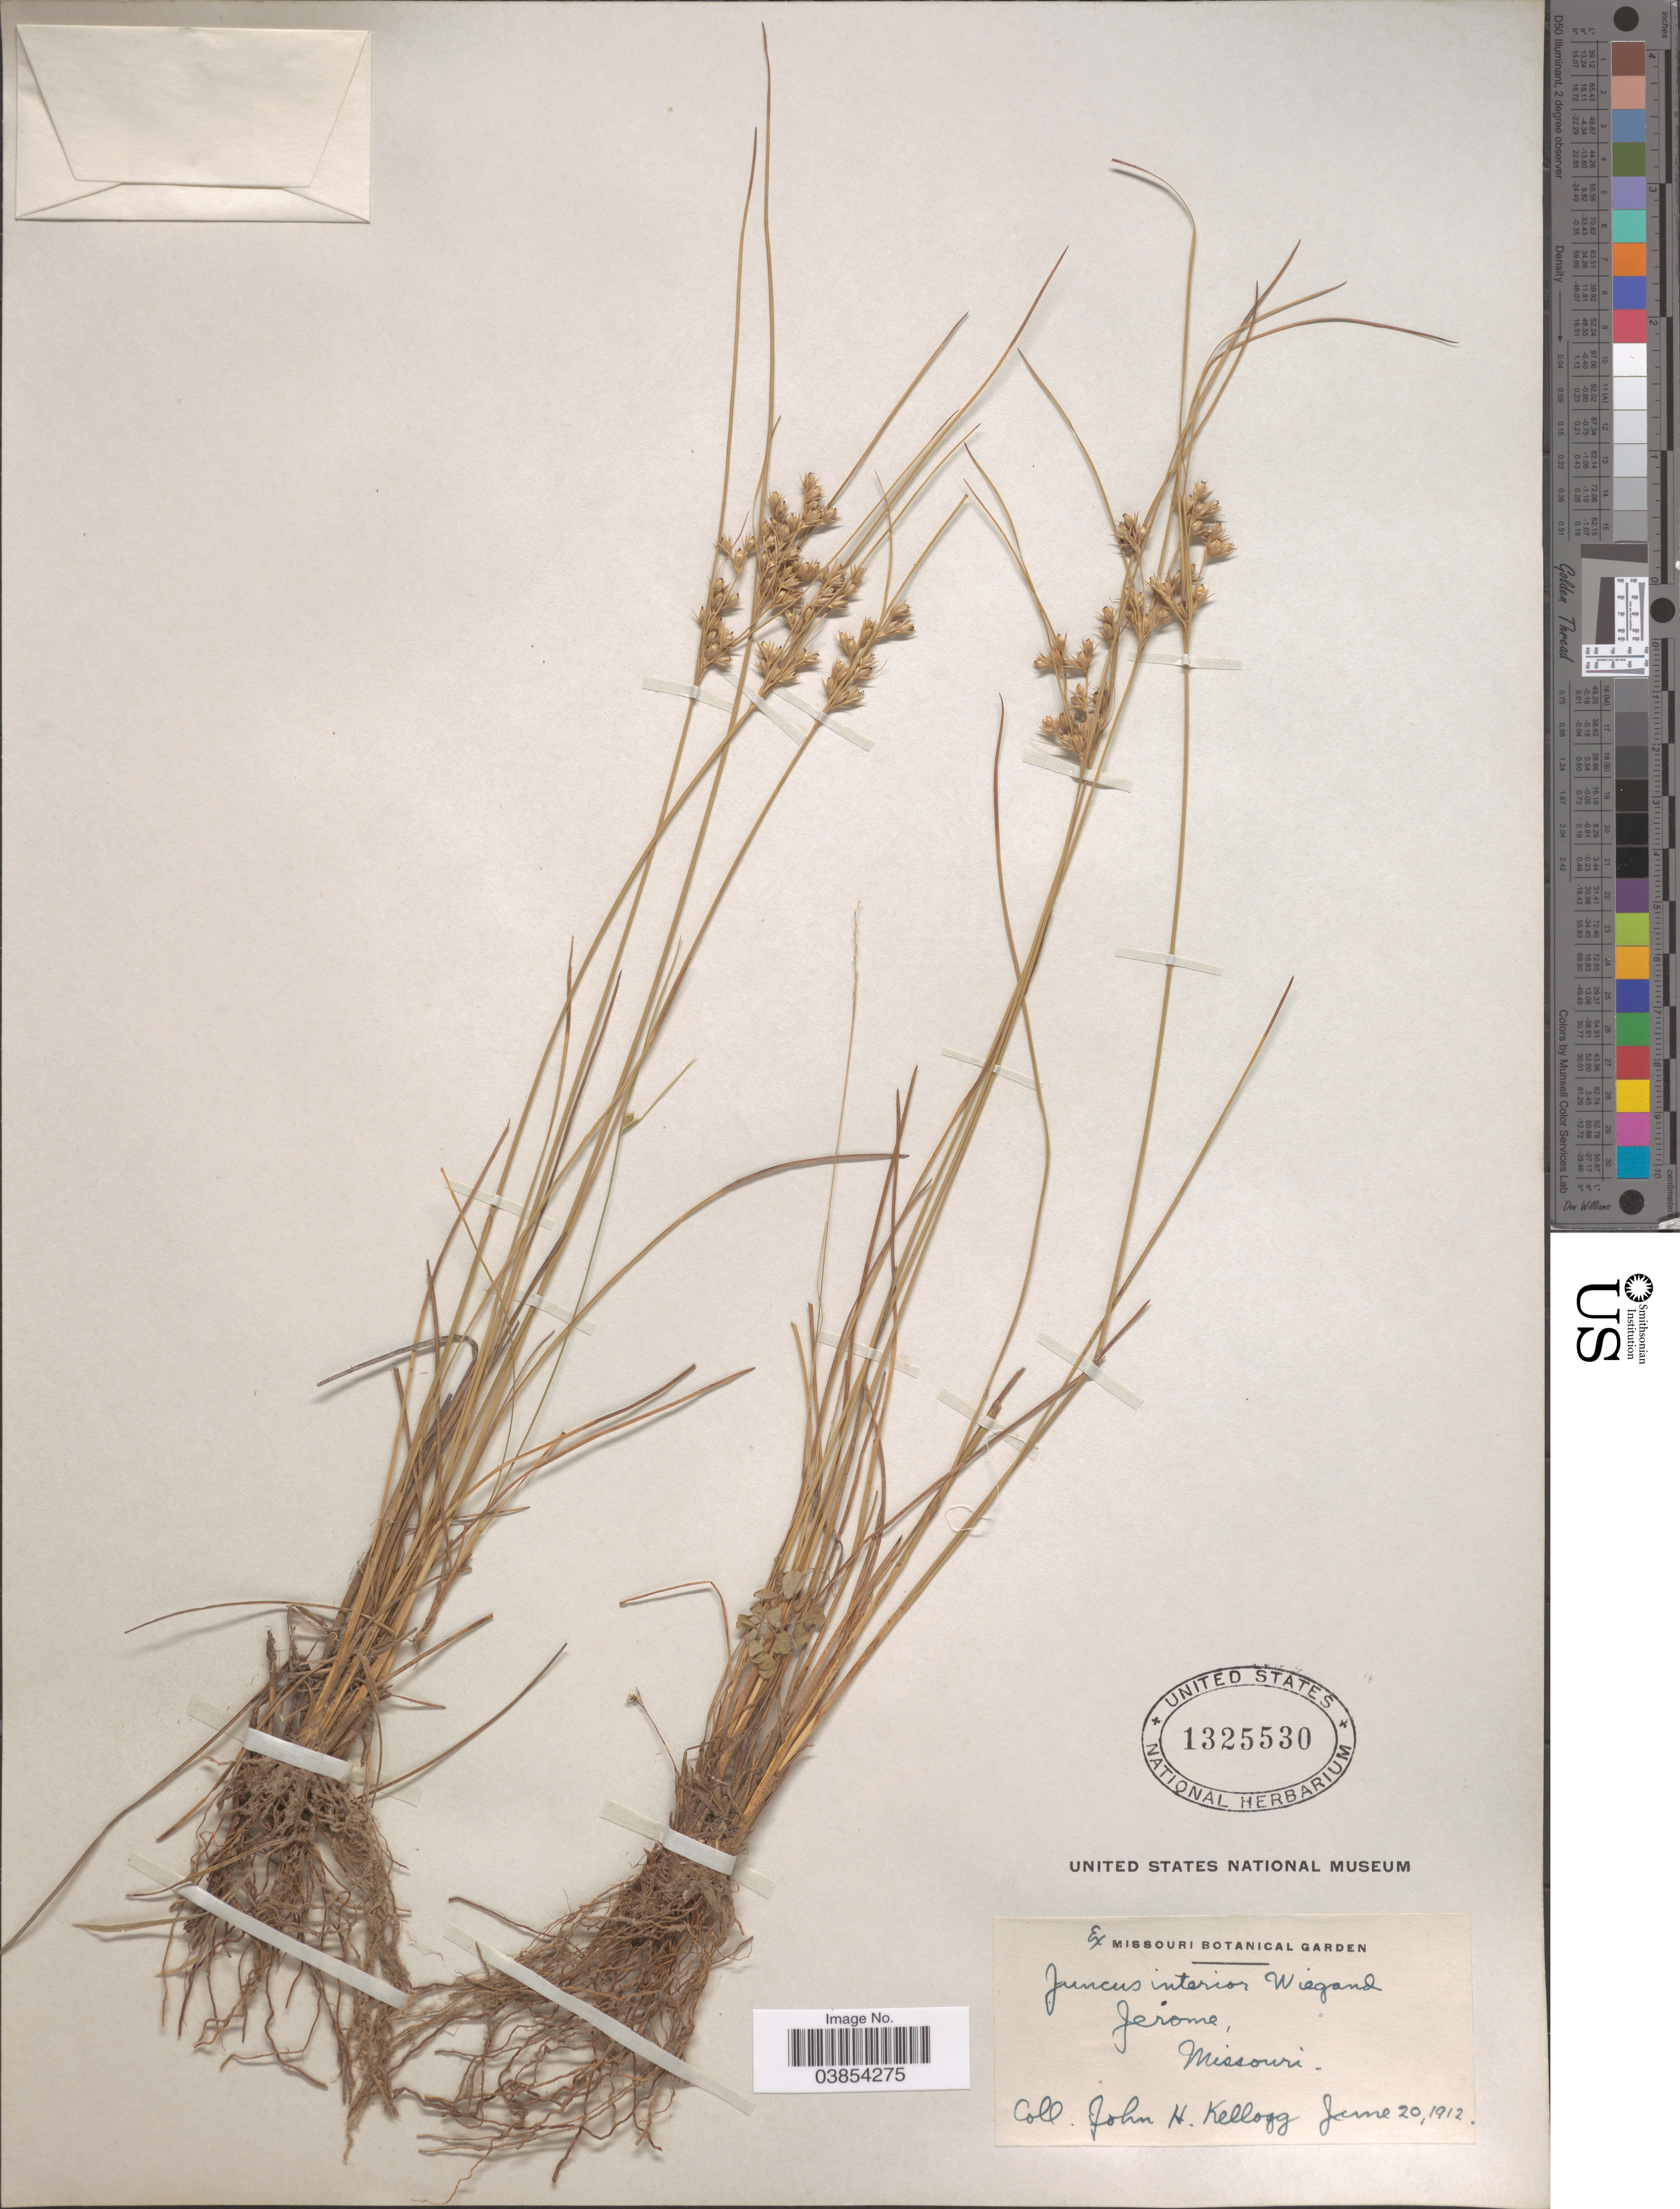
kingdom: Plantae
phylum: Tracheophyta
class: Liliopsida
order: Poales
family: Juncaceae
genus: Juncus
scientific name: Juncus interior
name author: Wiegand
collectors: J. H. Kellogg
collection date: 1912-06-20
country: United States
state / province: Missouri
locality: Jerome.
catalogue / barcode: US 1325530